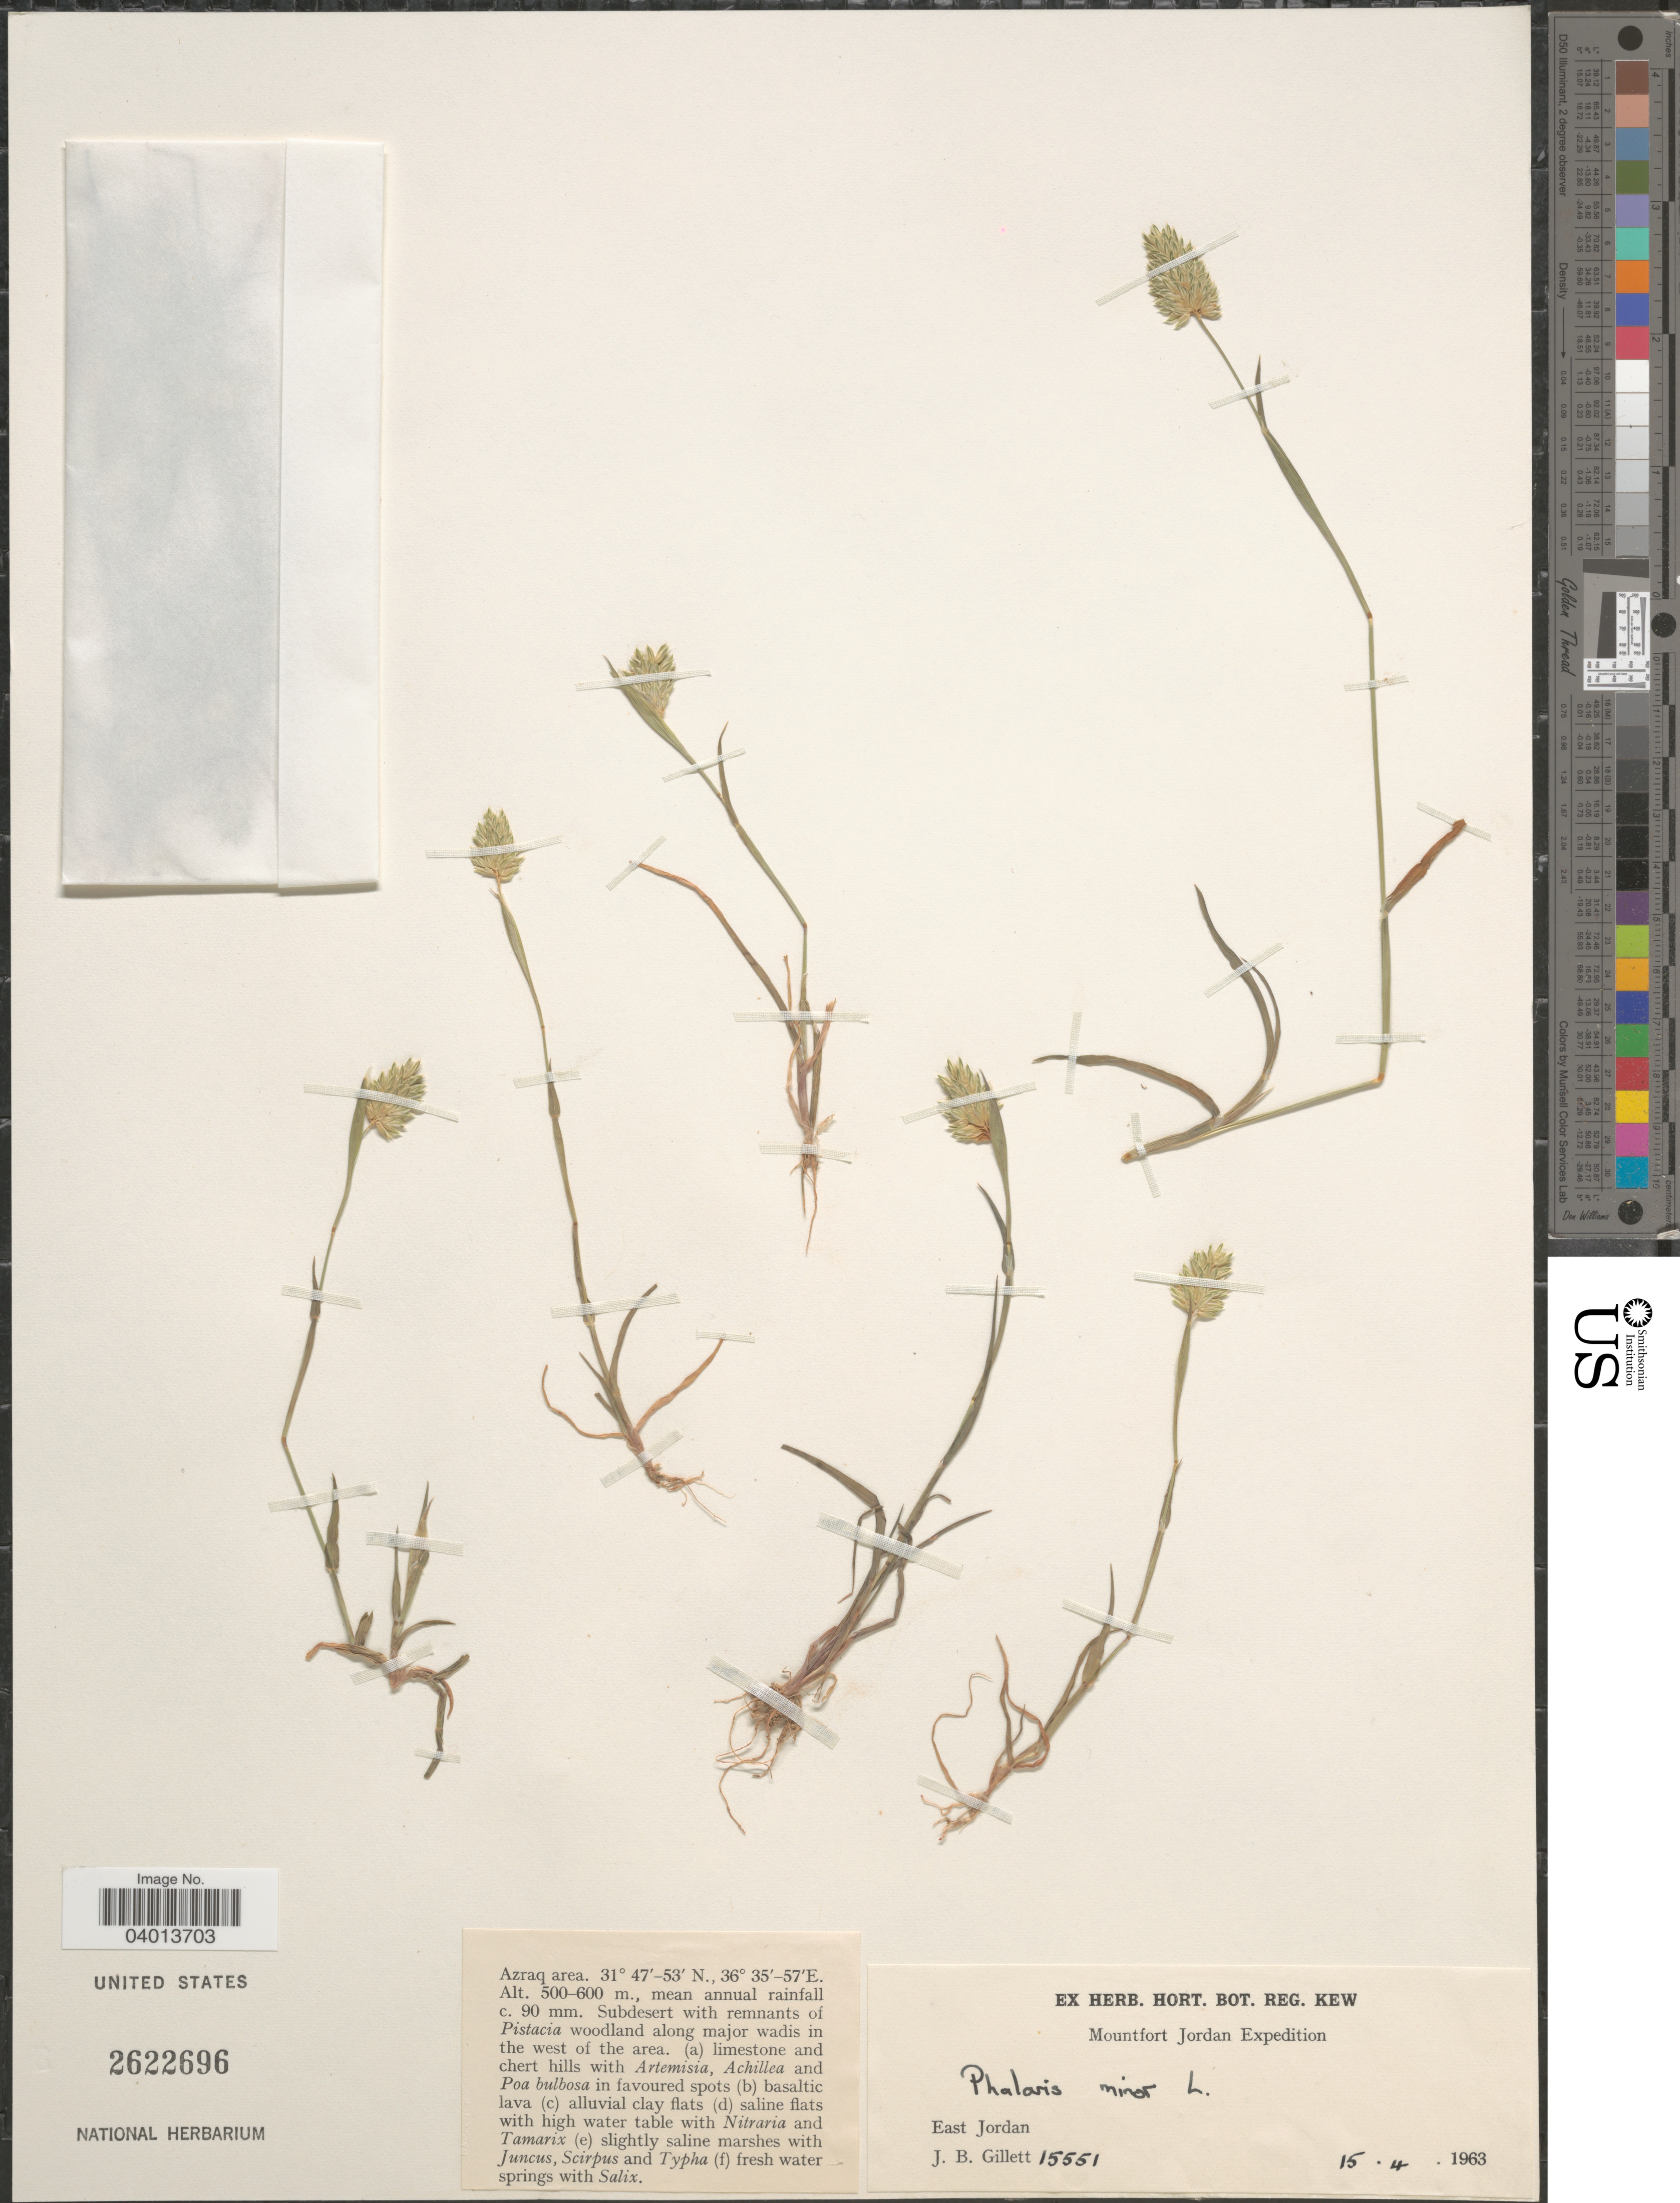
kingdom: Plantae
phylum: Tracheophyta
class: Liliopsida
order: Poales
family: Poaceae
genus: Phalaris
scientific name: Phalaris minor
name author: Retz.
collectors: J. B. Gillett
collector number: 15551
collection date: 1963-04-15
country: Jordan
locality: Azraq area. East Jordan.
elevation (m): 500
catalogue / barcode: US 2622696